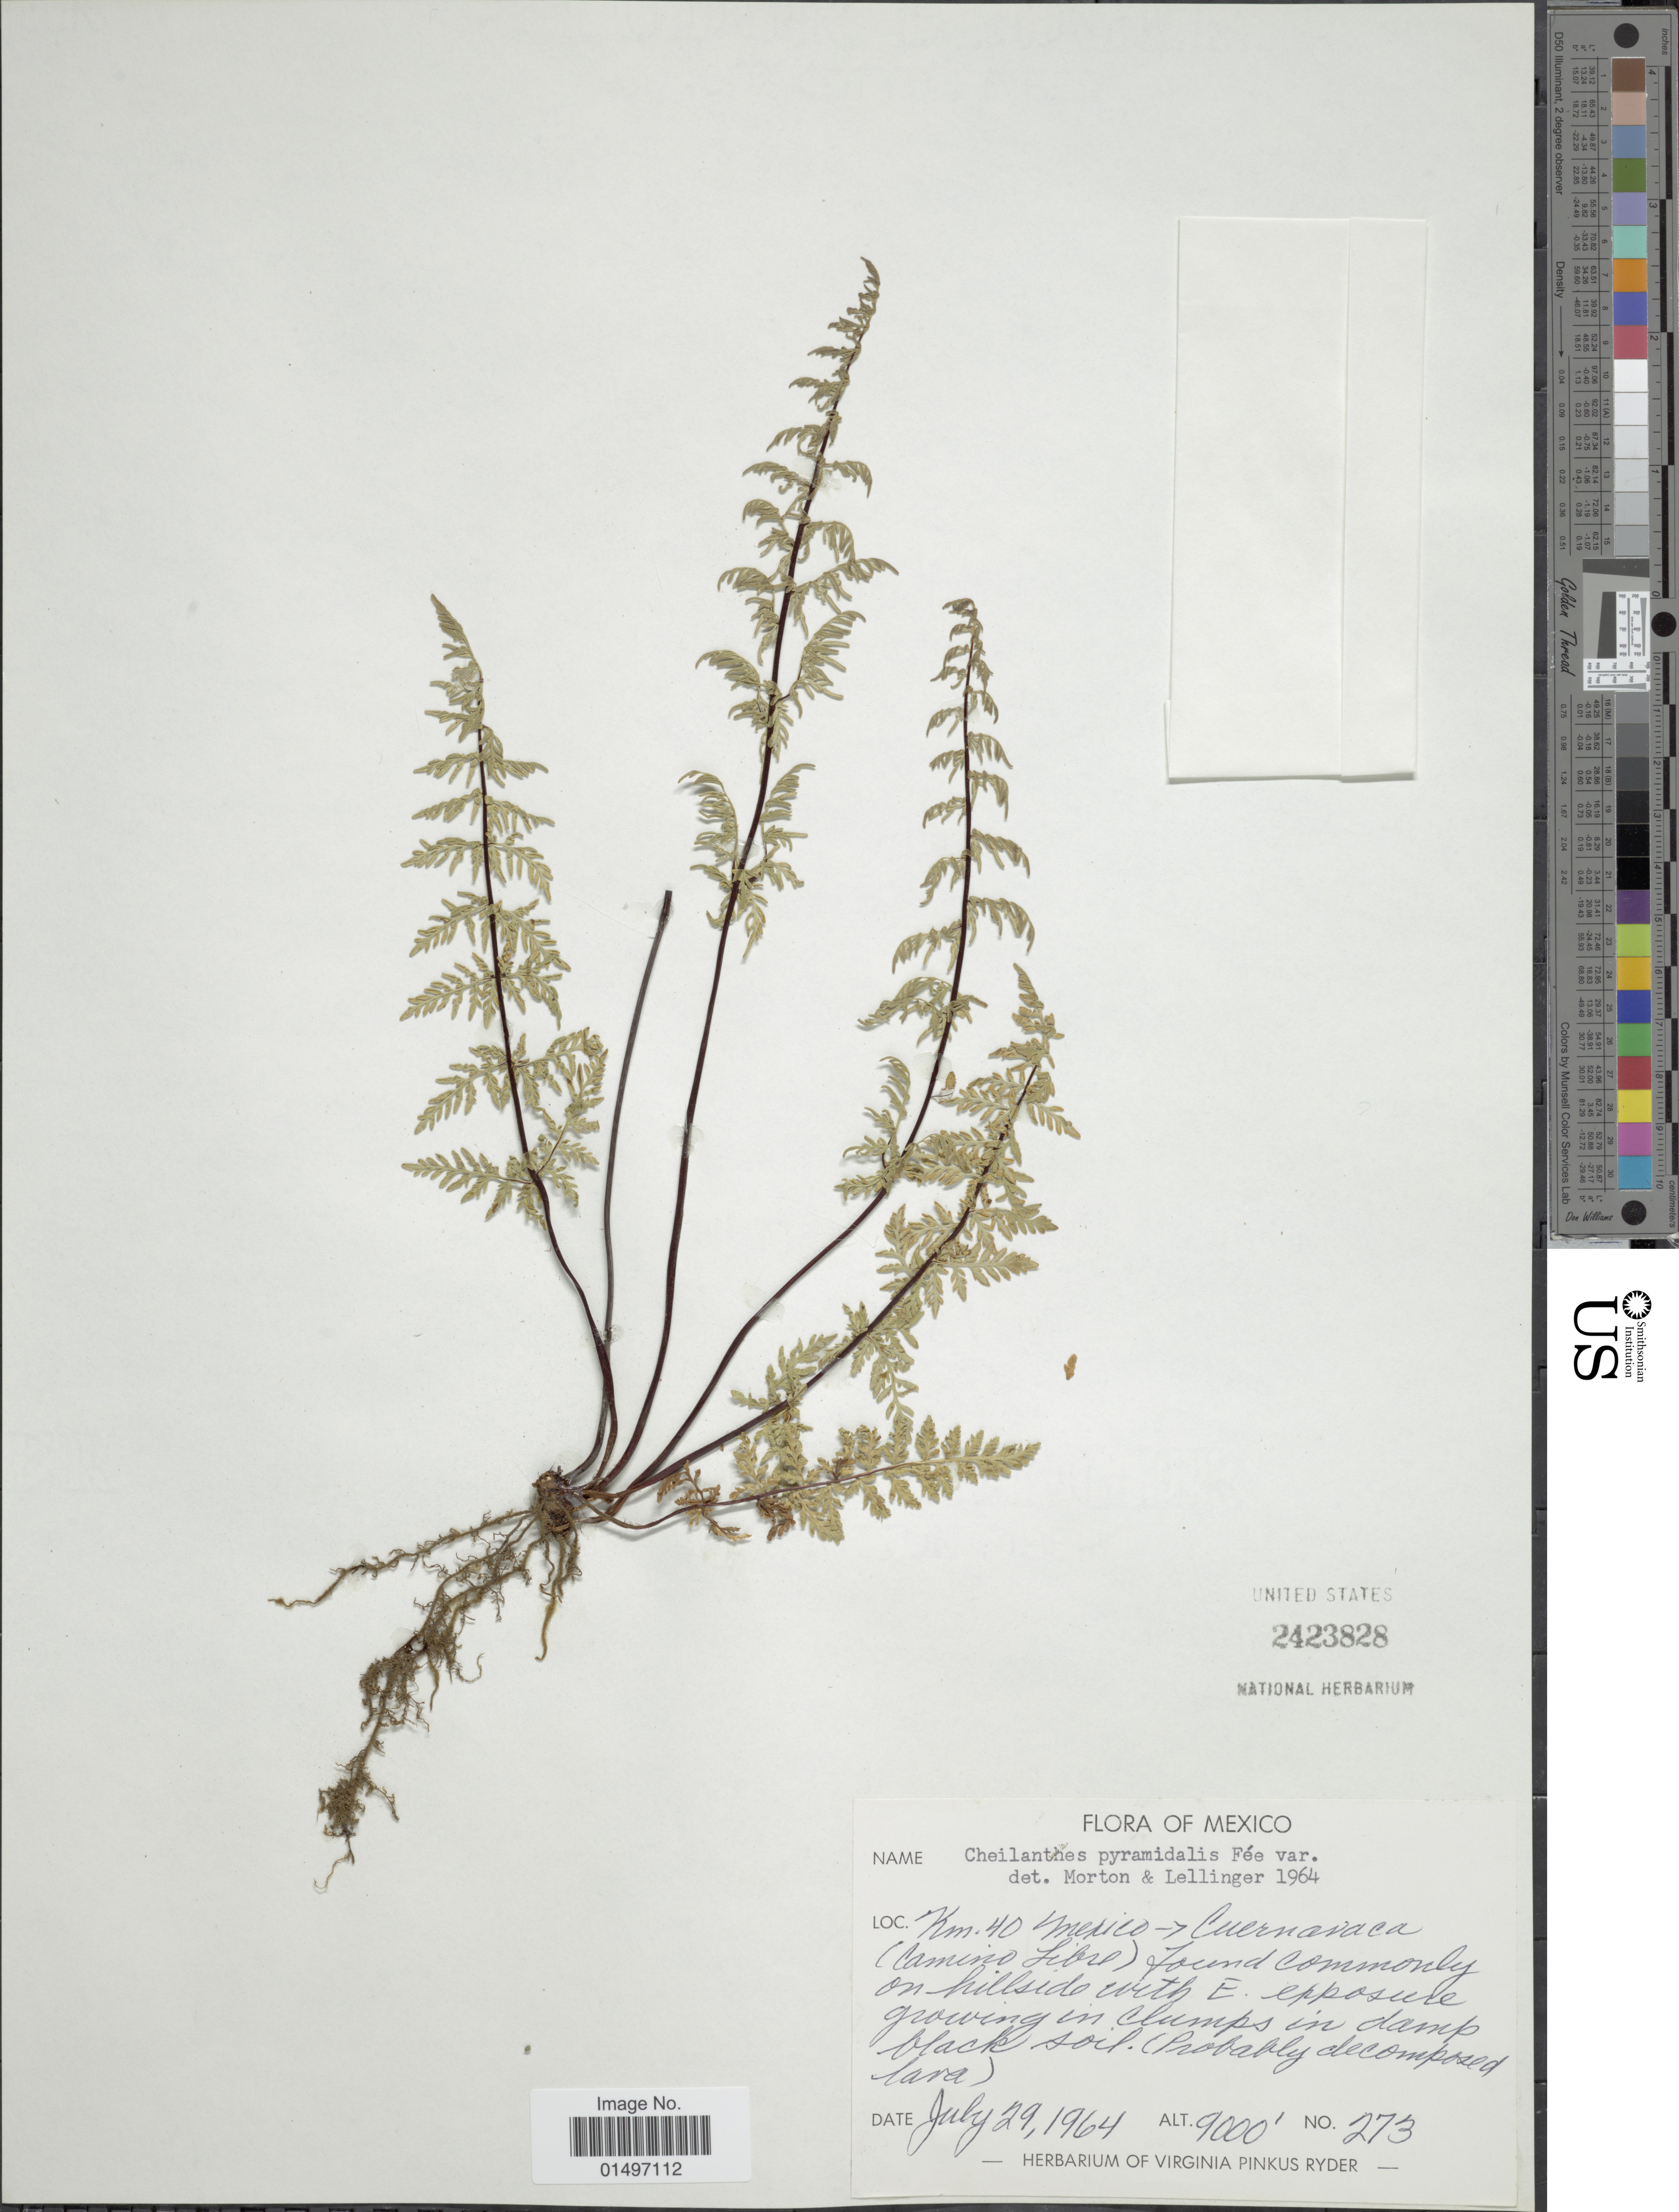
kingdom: Plantae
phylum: Tracheophyta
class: Polypodiopsida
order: Polypodiales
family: Pteridaceae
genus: Gaga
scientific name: Gaga hirsuta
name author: (Link) Fay W. Li & Windham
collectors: ex herb. Virginia Pinkus Ryder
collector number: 273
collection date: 1964-07-29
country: Mexico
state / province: México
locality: Mexico, Km. 40 Cuernaraca (Camino Libril).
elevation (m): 2743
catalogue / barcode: US 2423828